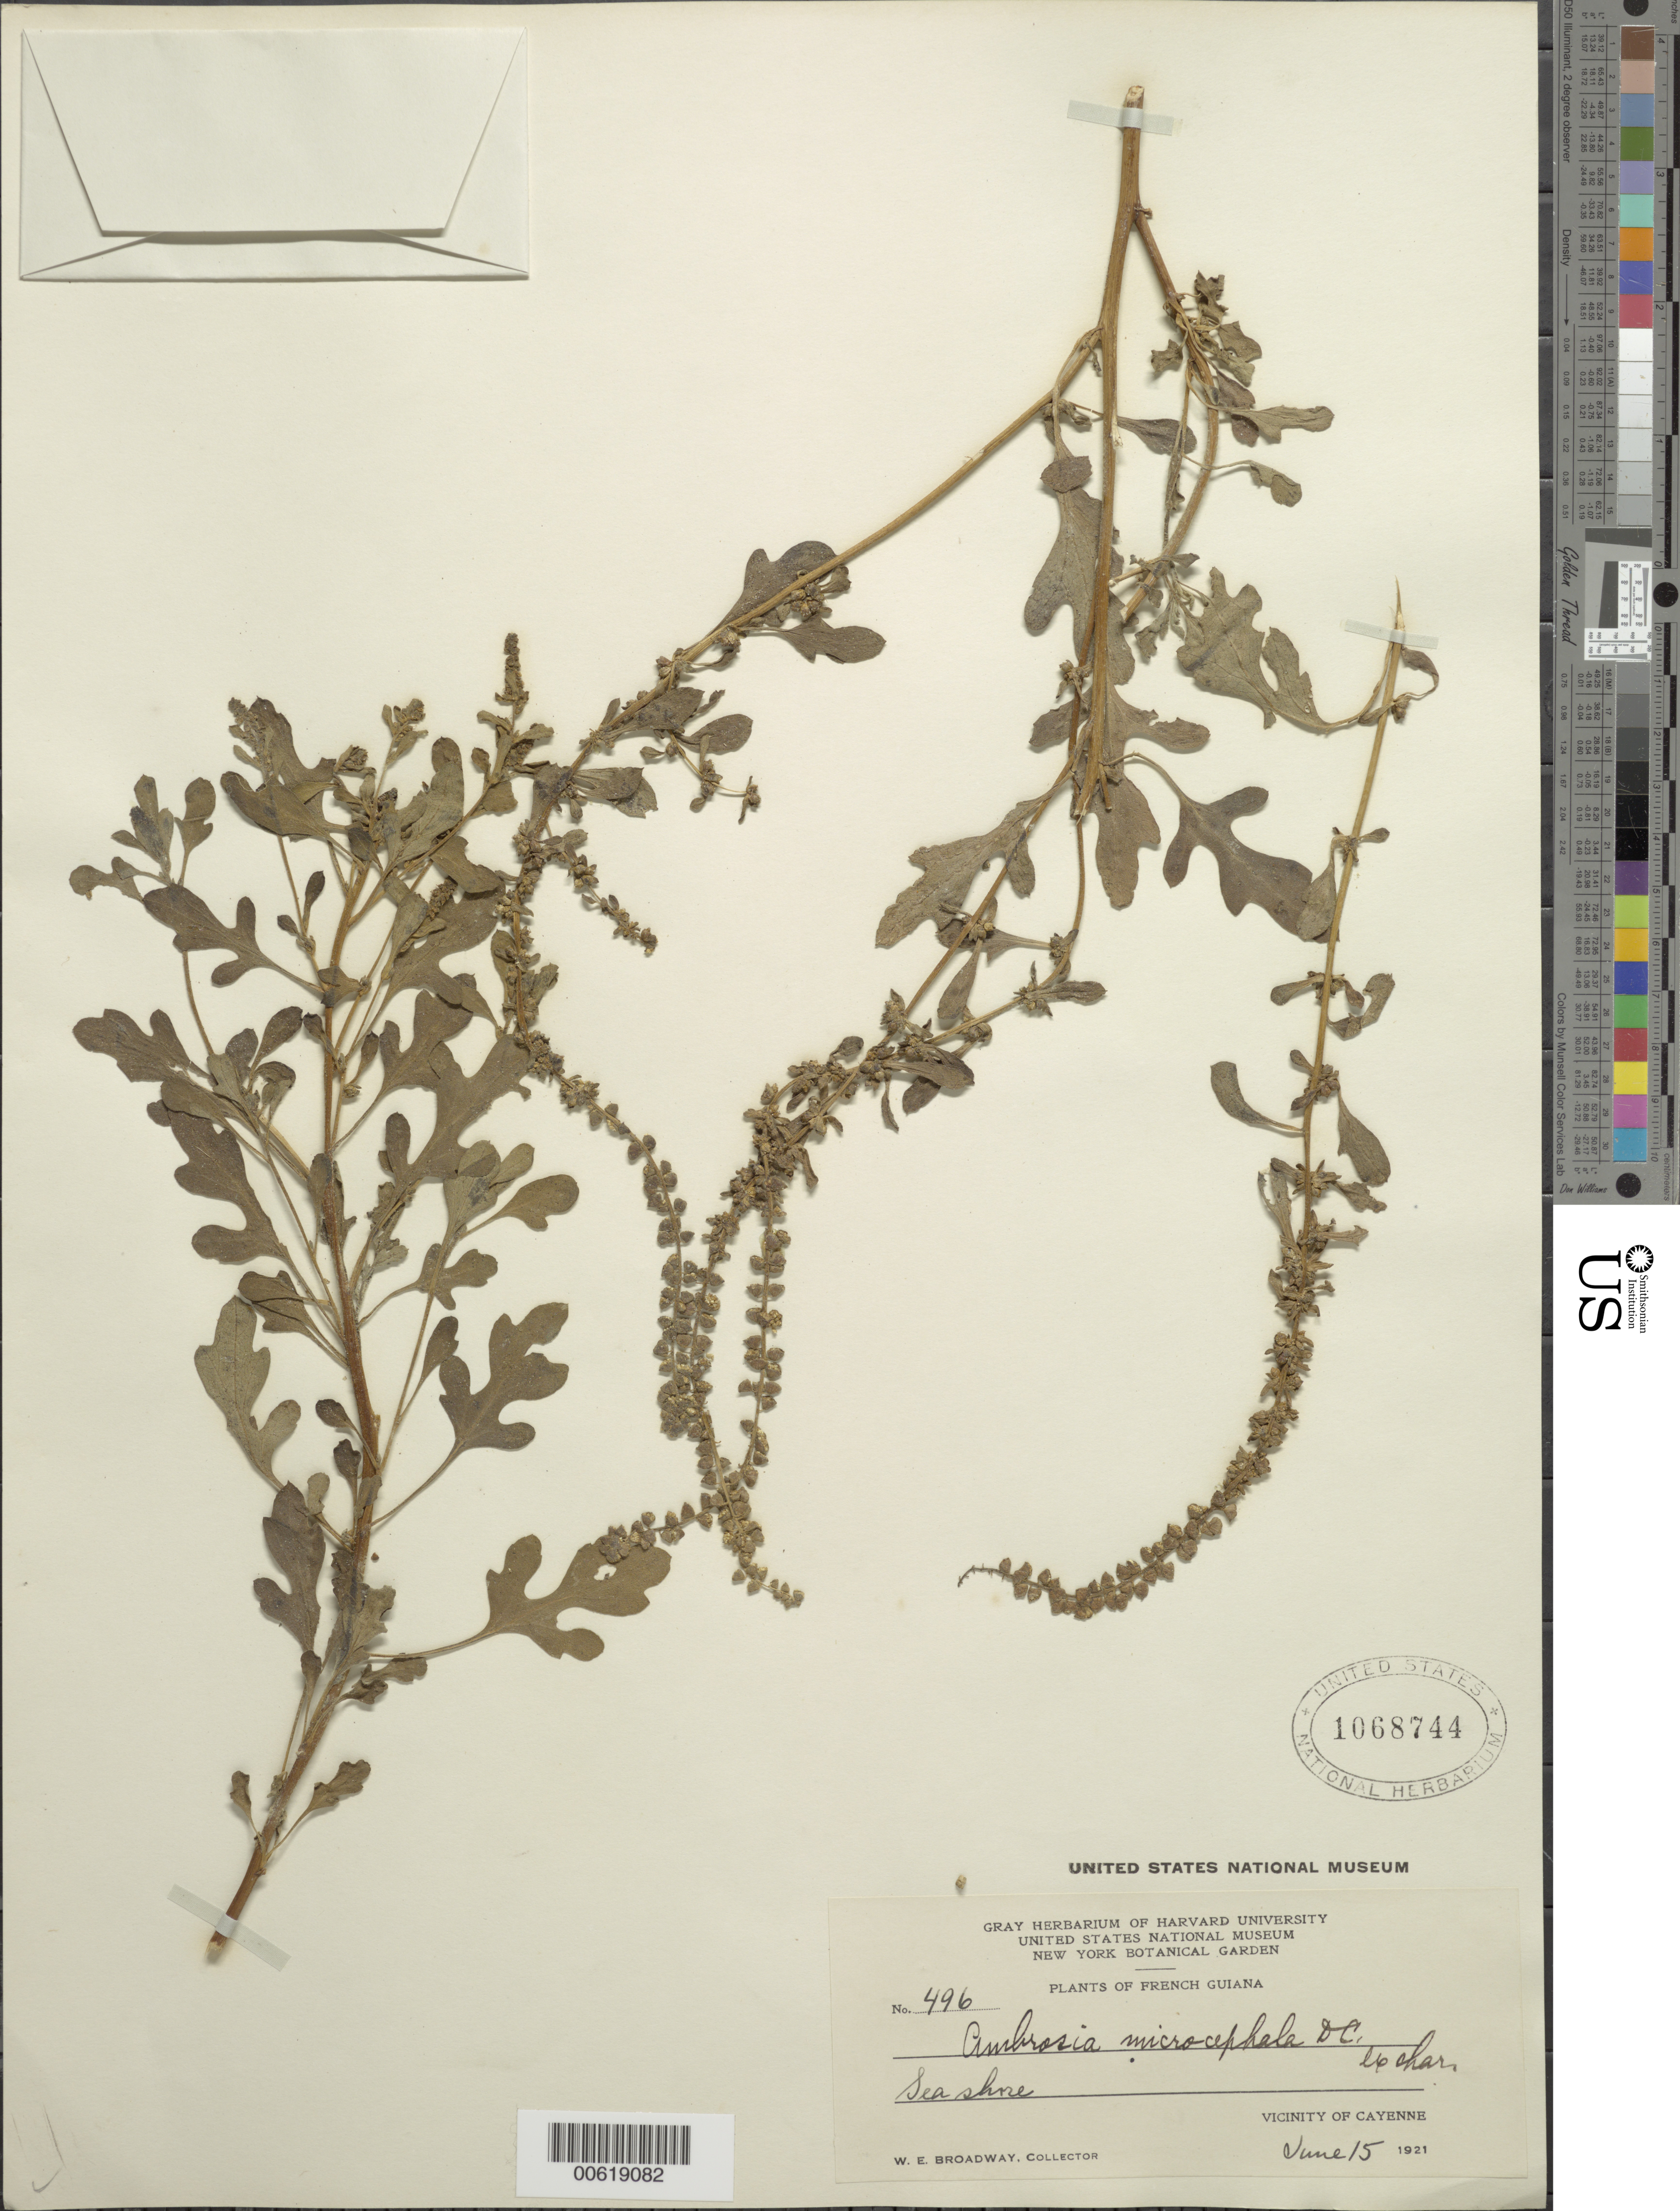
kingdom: Plantae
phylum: Tracheophyta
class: Magnoliopsida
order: Asterales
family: Asteraceae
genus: Ambrosia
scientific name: Ambrosia microcephala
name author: DC.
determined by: Payne, W. W.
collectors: W. E. Broadway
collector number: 496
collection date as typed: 15-Jun-21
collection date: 1921-06-15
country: French Guiana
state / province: Cayenne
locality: Cayenne, vic.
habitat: Seashore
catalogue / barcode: US 1068744